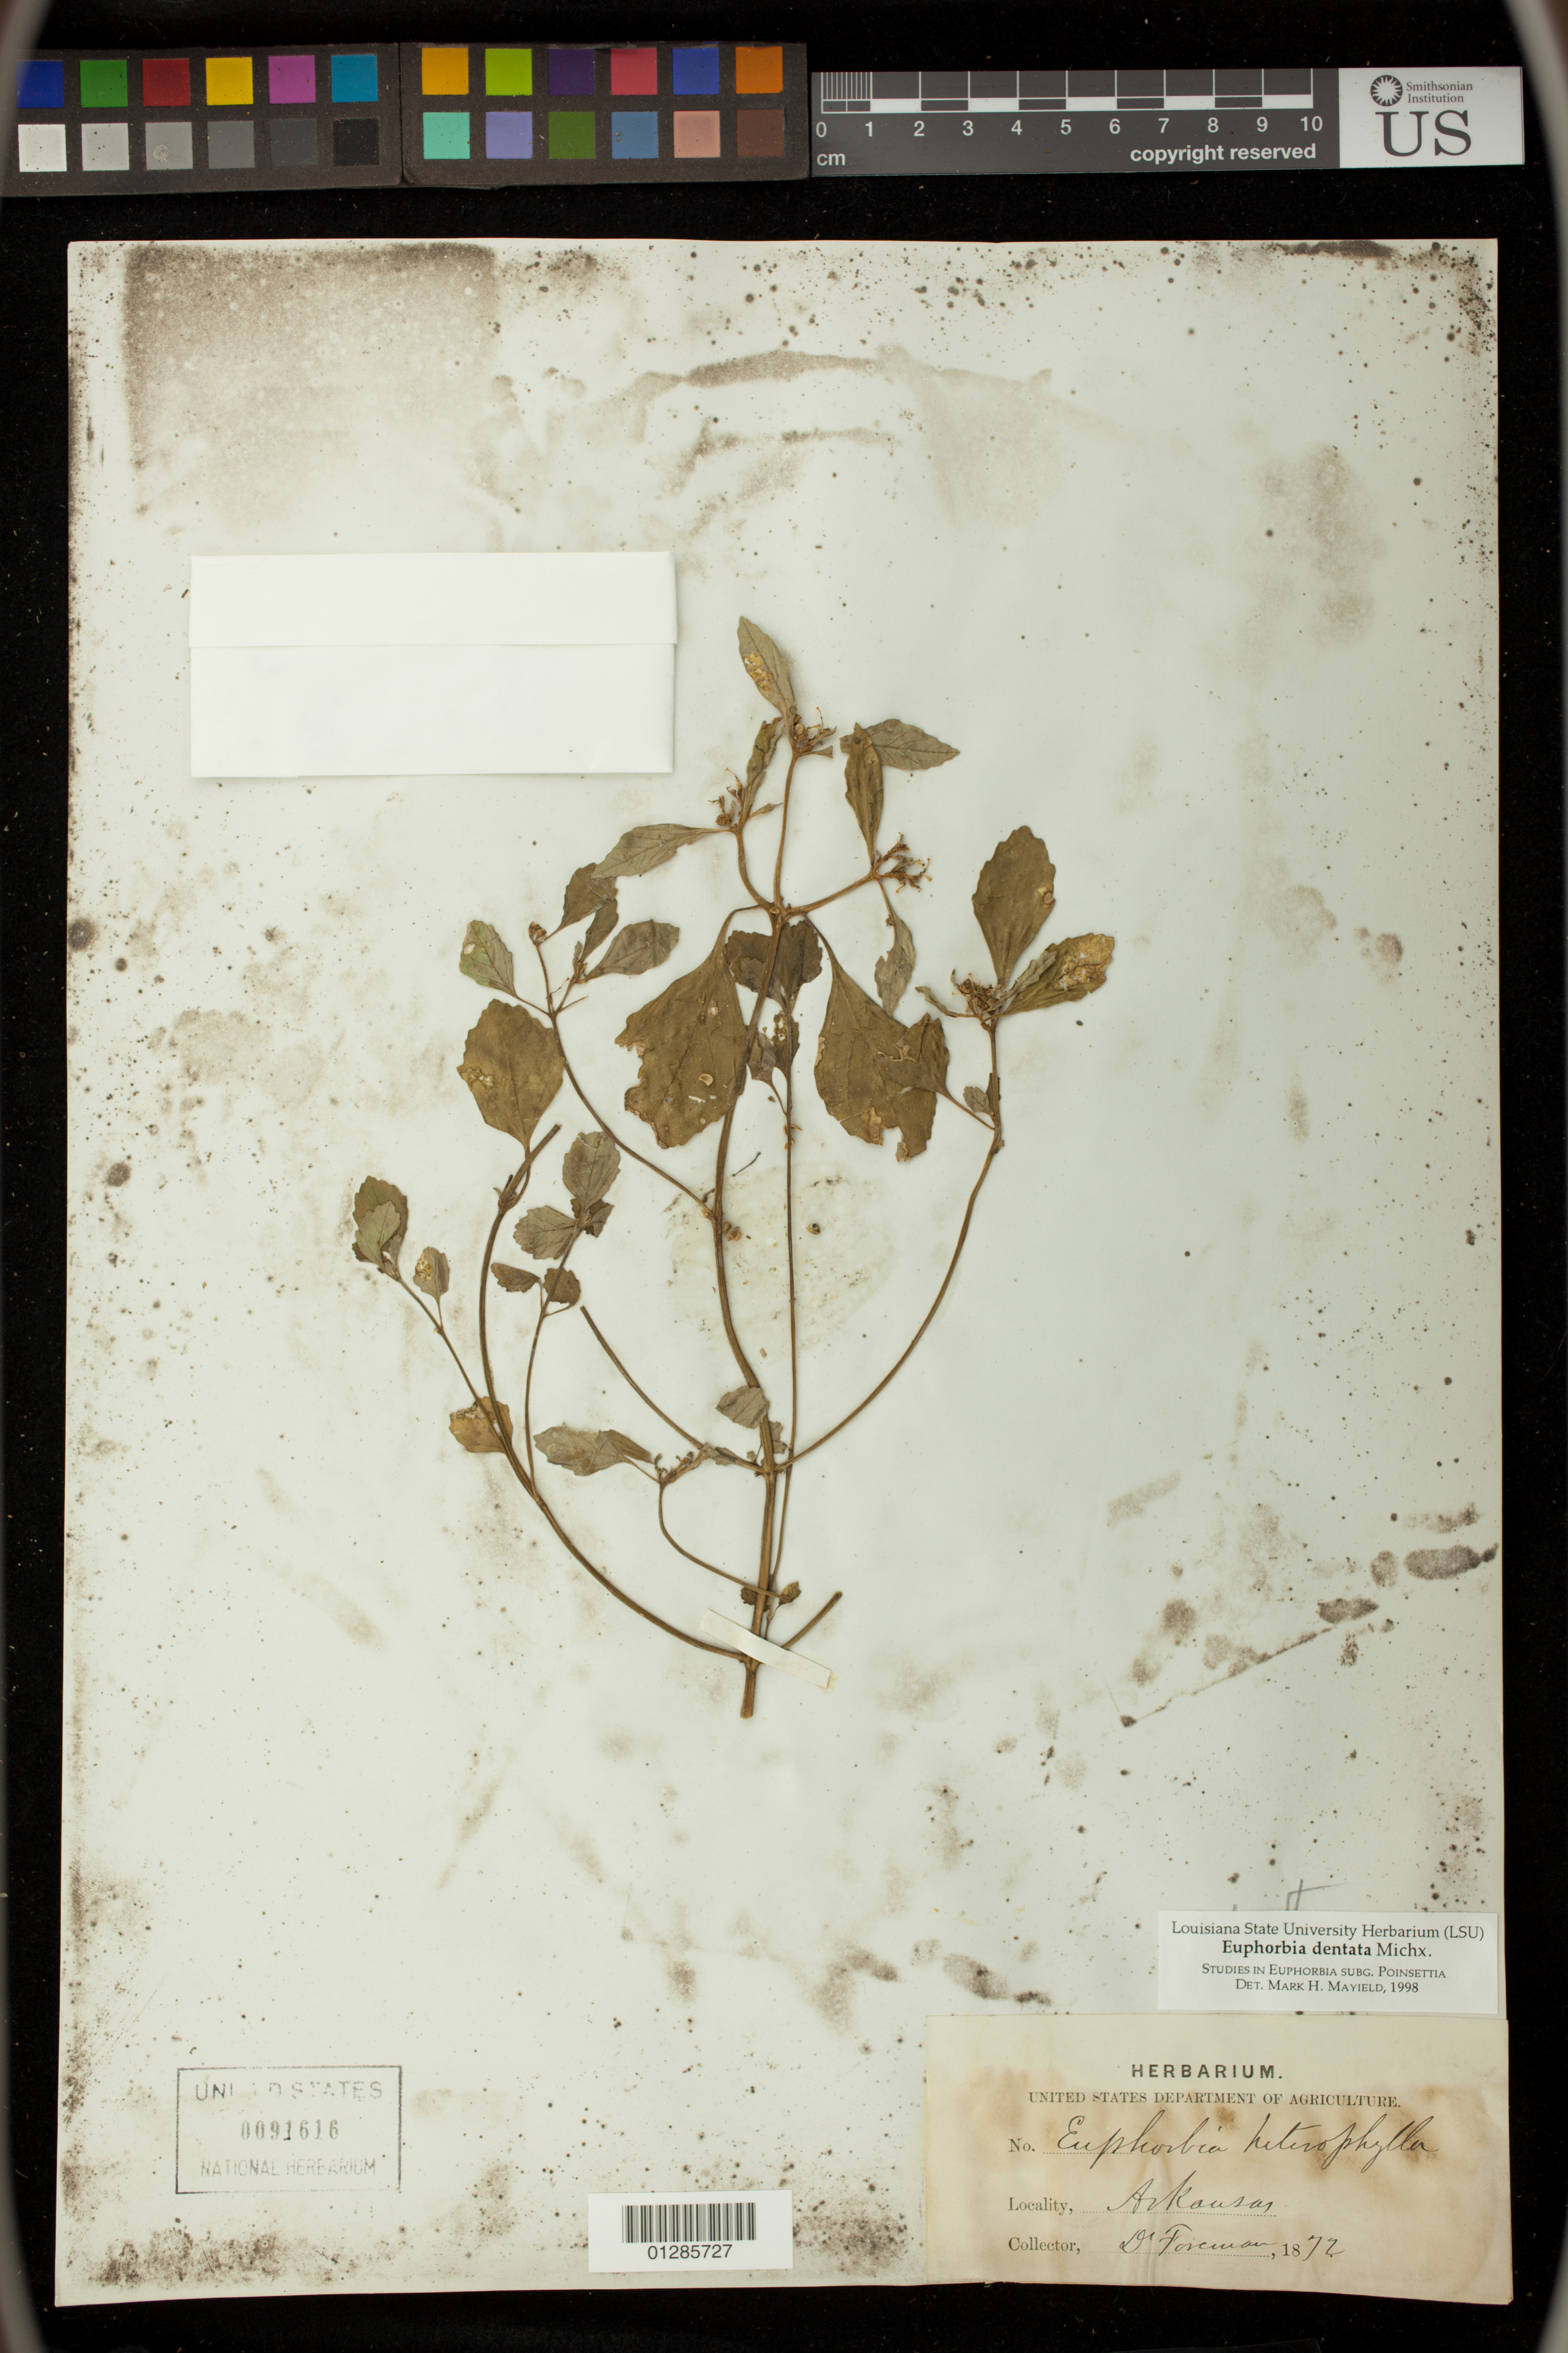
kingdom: Plantae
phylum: Tracheophyta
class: Magnoliopsida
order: Malpighiales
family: Euphorbiaceae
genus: Euphorbia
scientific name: Euphorbia dentata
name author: Michx.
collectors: D. Foreman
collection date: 1872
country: United States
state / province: Arkansas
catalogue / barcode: US 91616